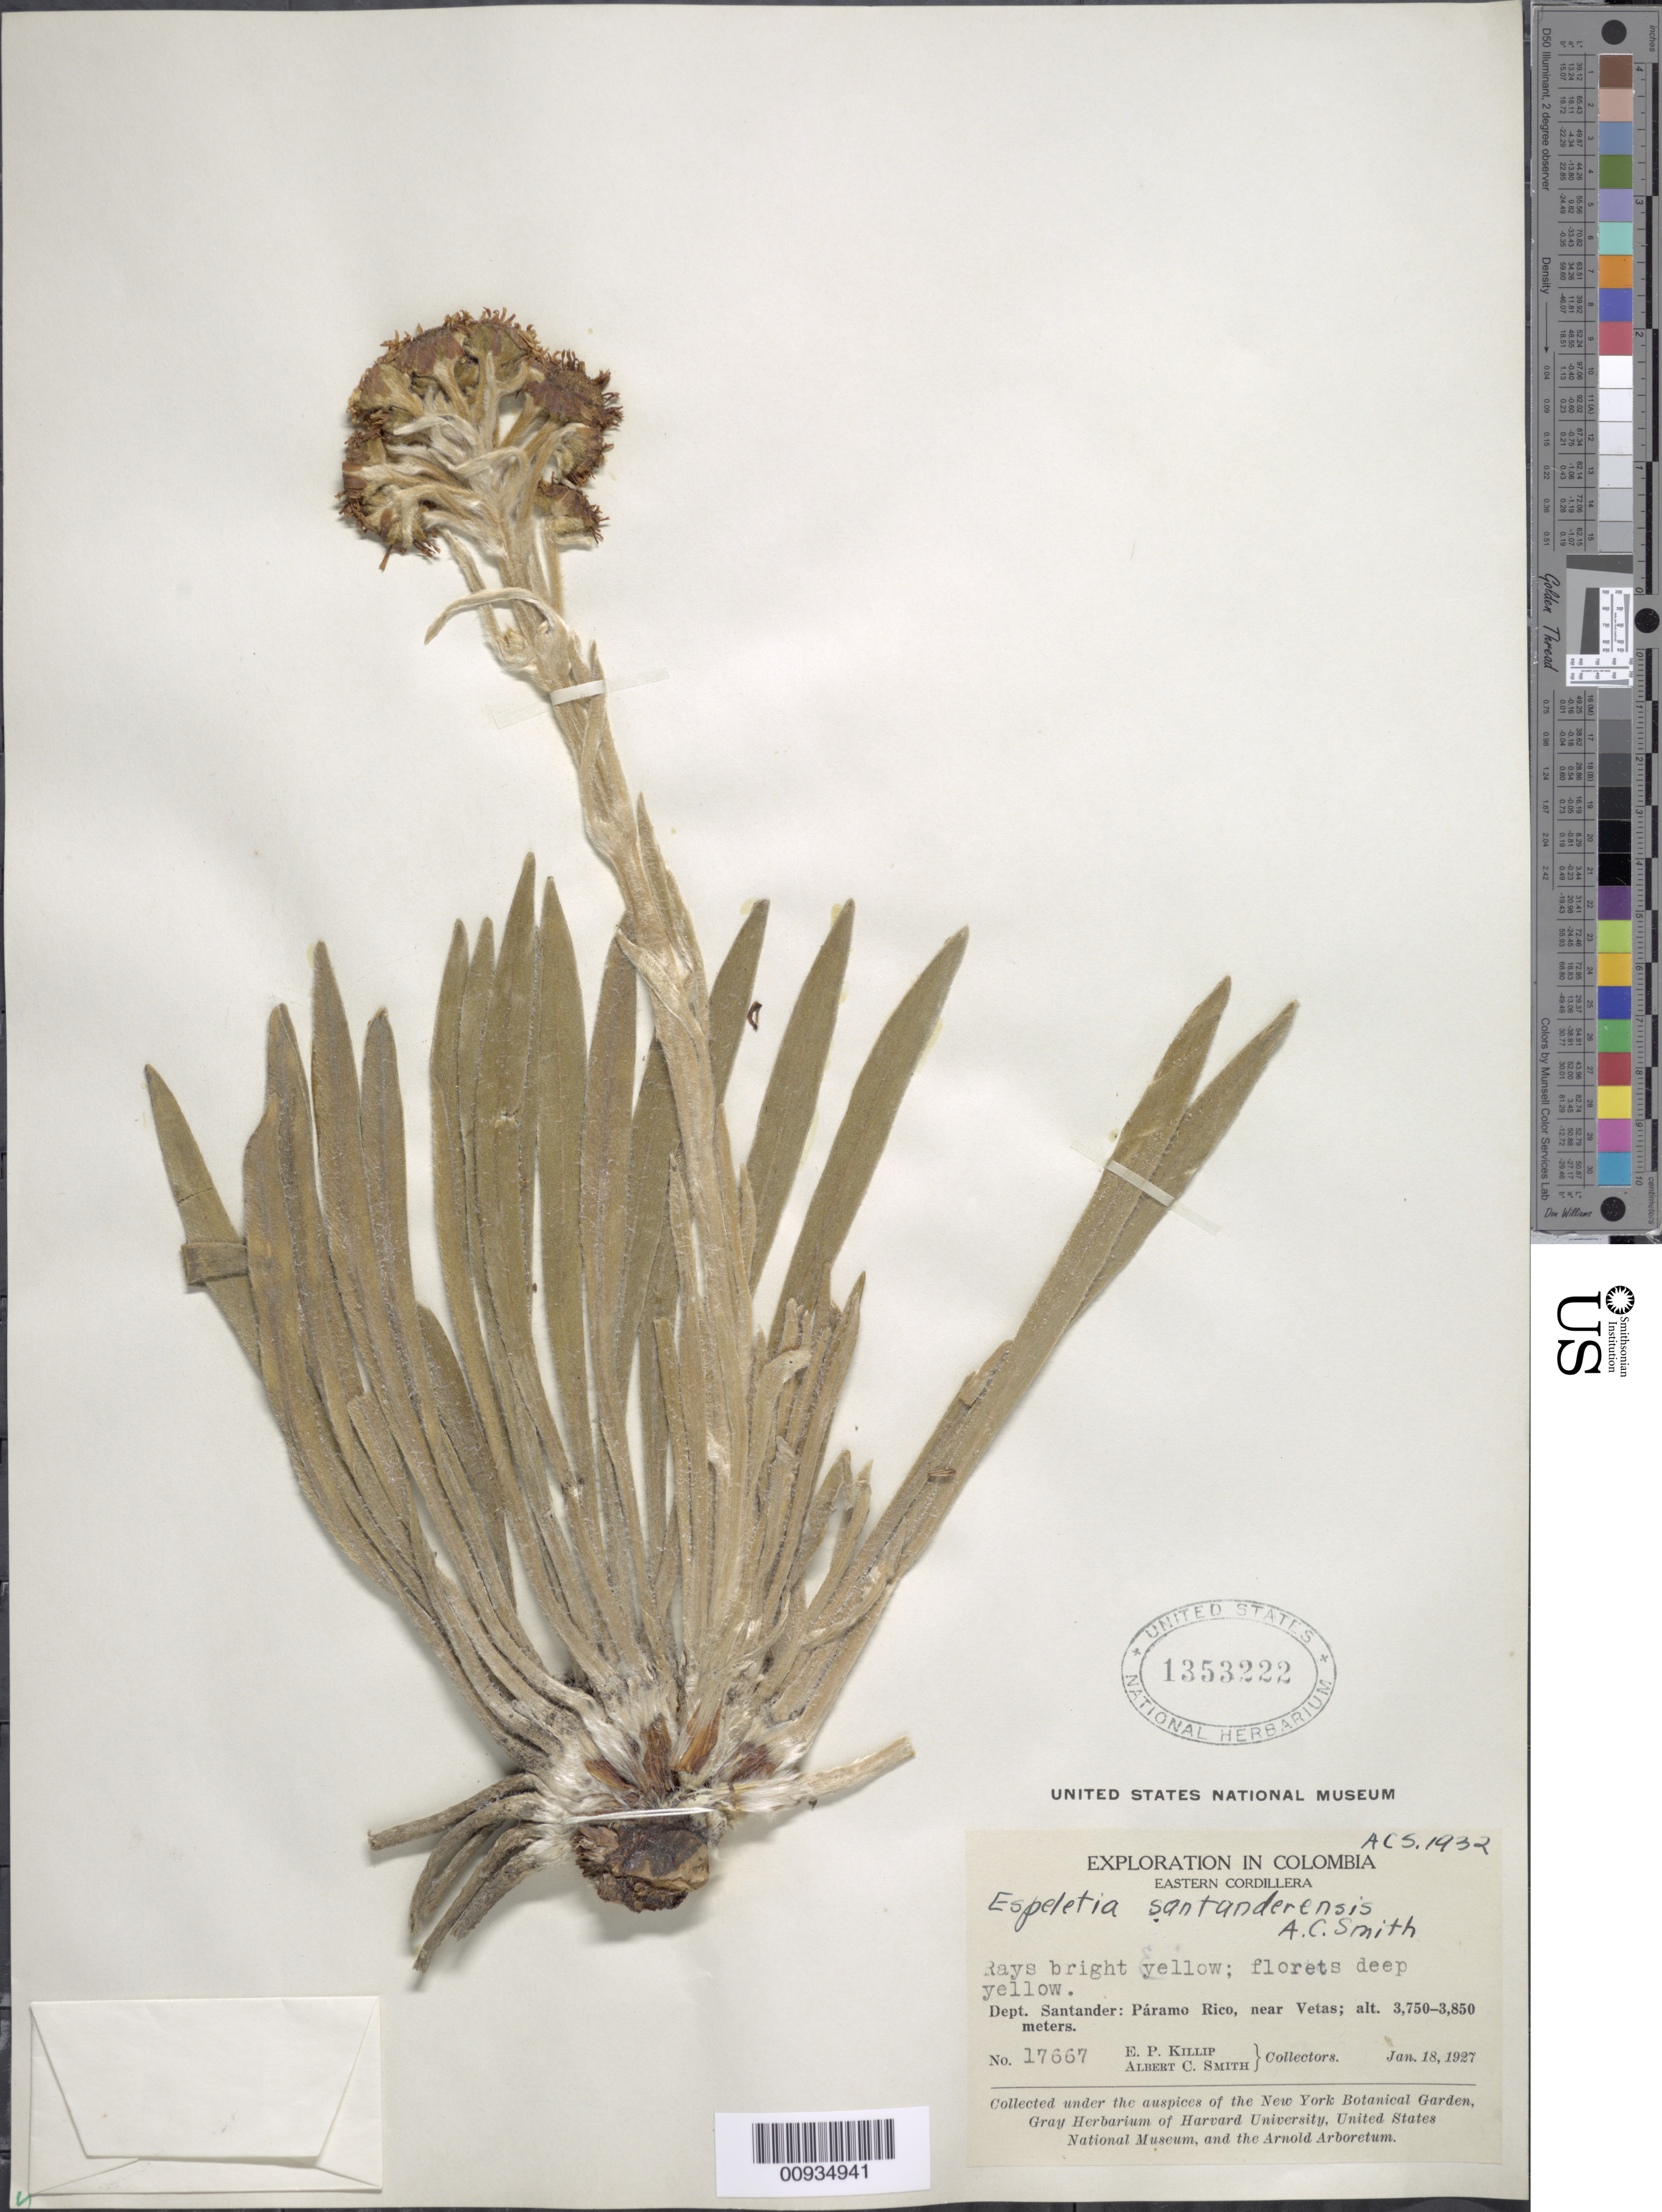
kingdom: Plantae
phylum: Tracheophyta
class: Magnoliopsida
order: Asterales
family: Asteraceae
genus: Espeletiopsis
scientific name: Espeletiopsis santanderensis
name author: (A.C. Sm.) Cuatrec.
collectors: E. P. Killip & A. C. Smith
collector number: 17667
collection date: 1927-01-18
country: Colombia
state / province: Santander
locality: Páramo Rico. Near Vetas.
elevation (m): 3750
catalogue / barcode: US 1353222